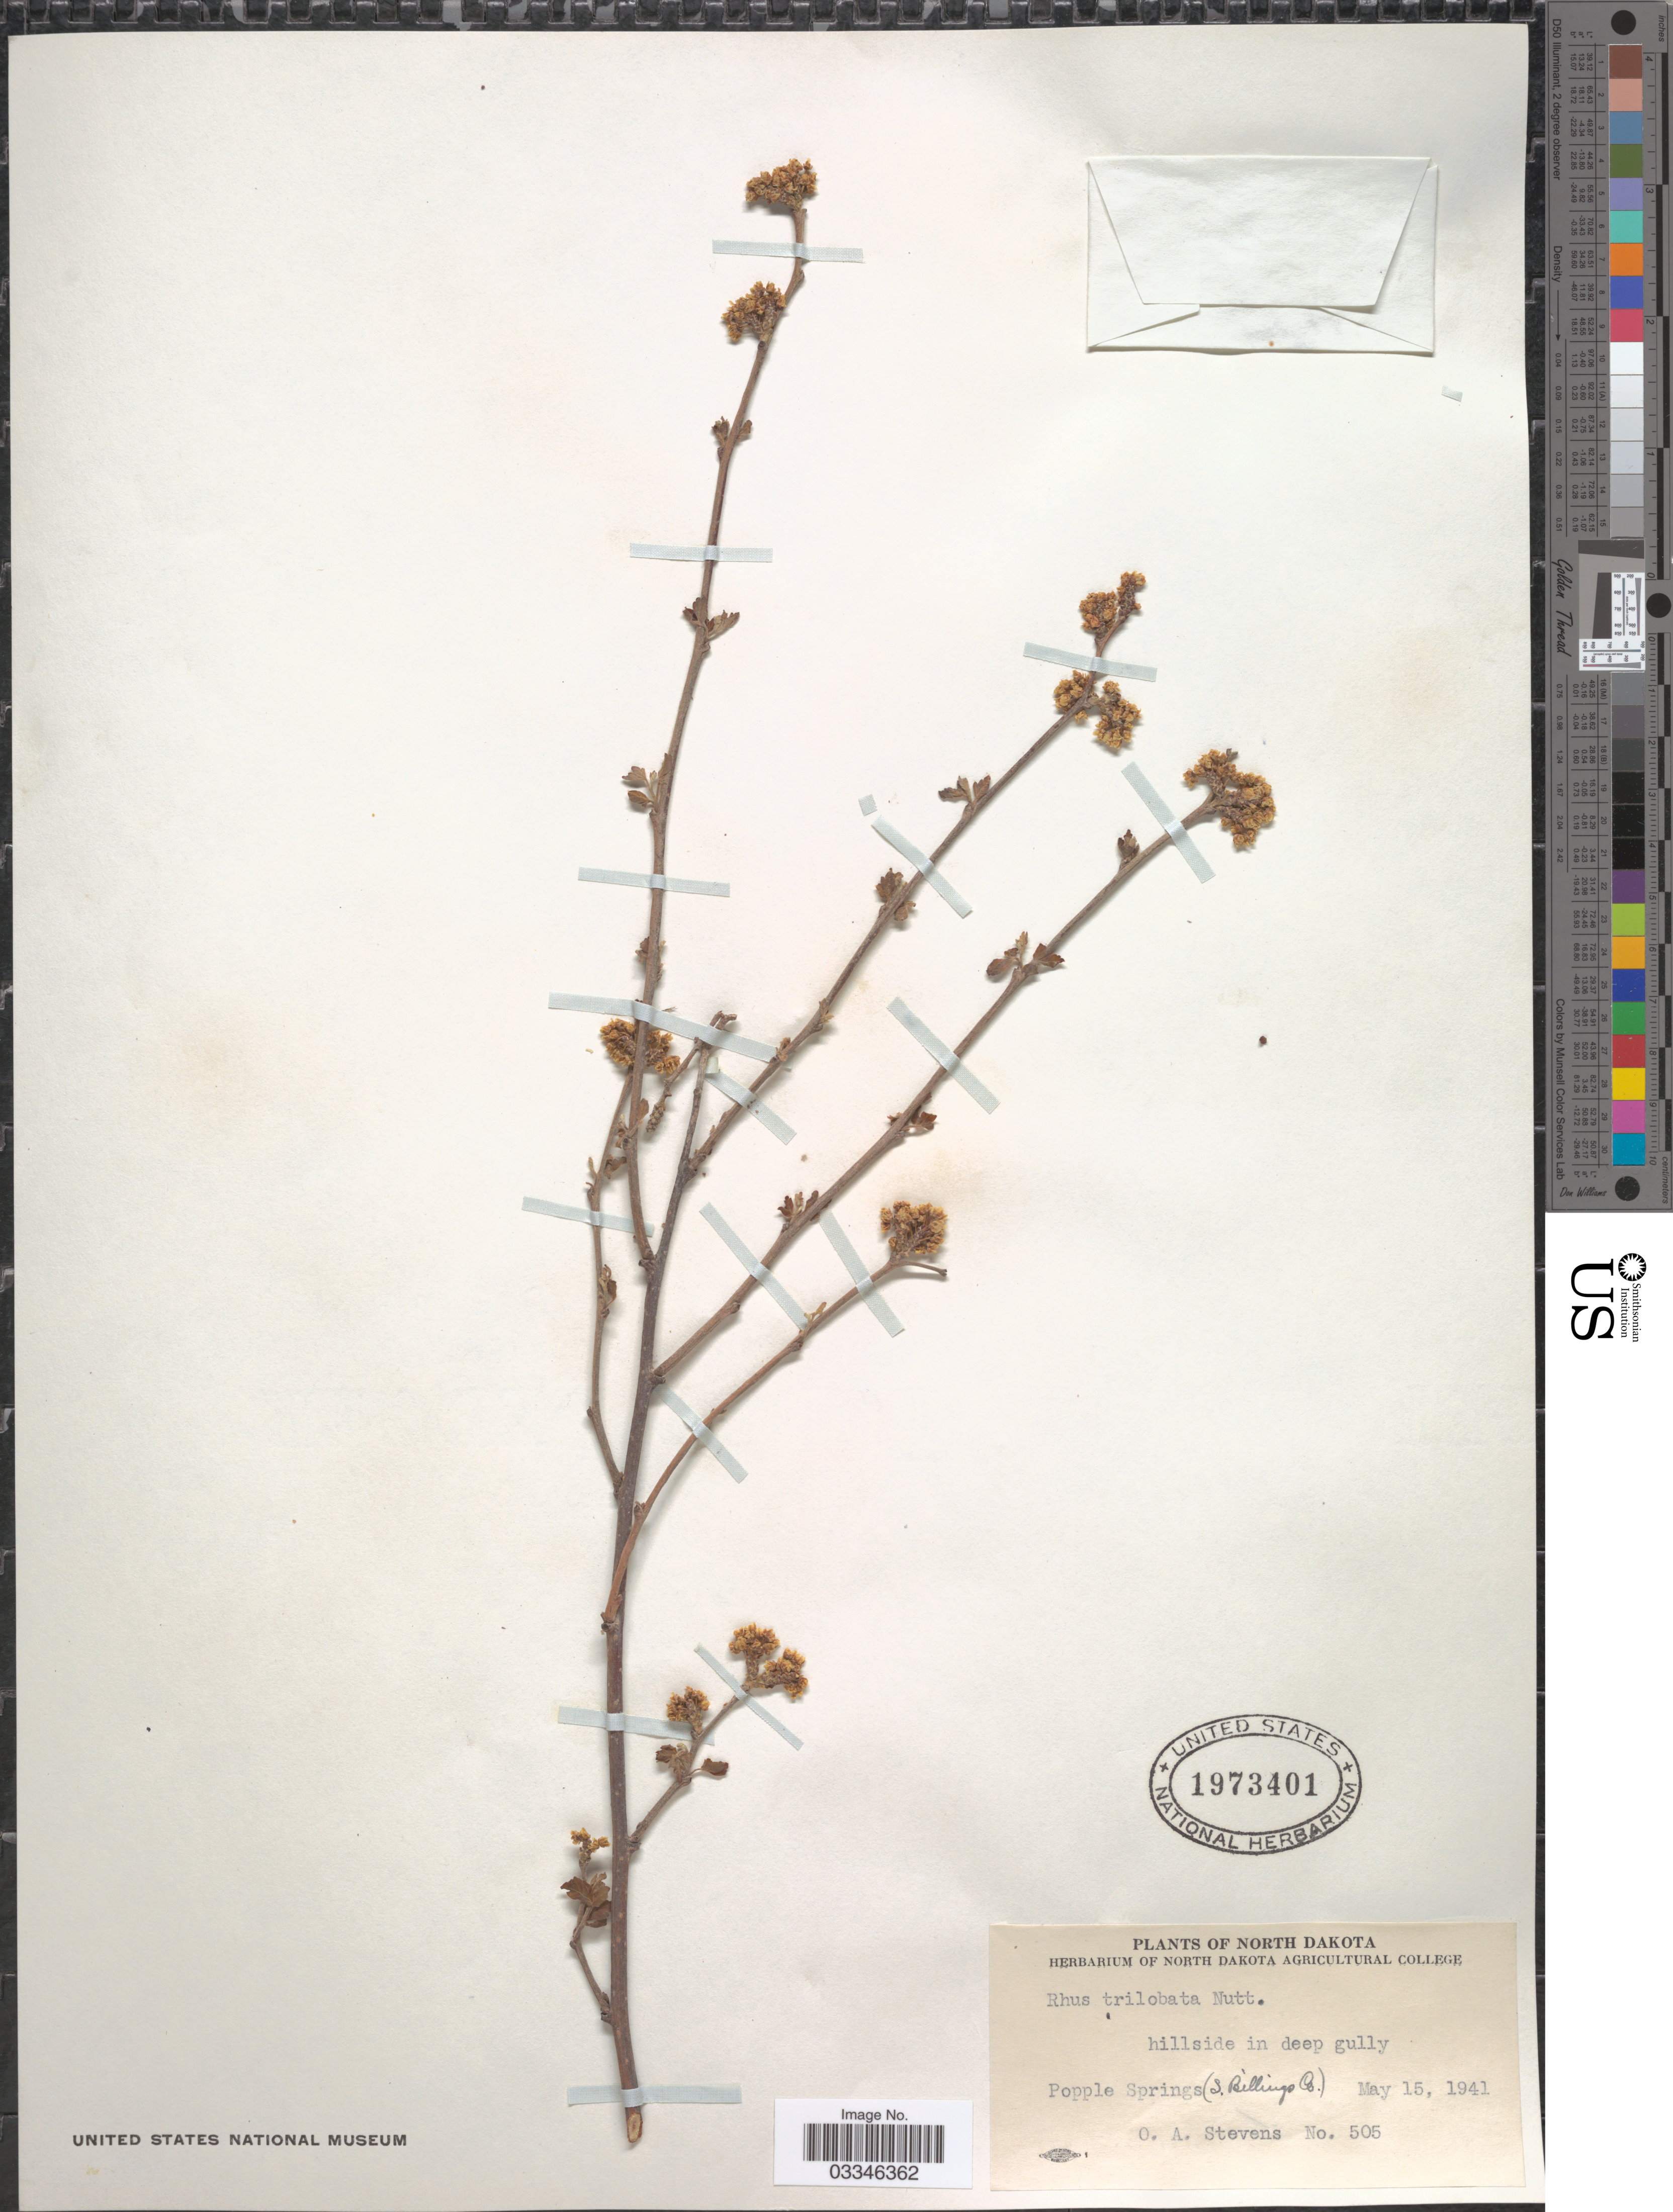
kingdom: Plantae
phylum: Tracheophyta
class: Magnoliopsida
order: Sapindales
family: Anacardiaceae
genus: Rhus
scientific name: Rhus trilobata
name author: Nutt.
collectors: O. A. Stevens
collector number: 505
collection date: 1941-05-15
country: United States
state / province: North Dakota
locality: Popple Springs (S. Billings Co.).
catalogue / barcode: US 1973401